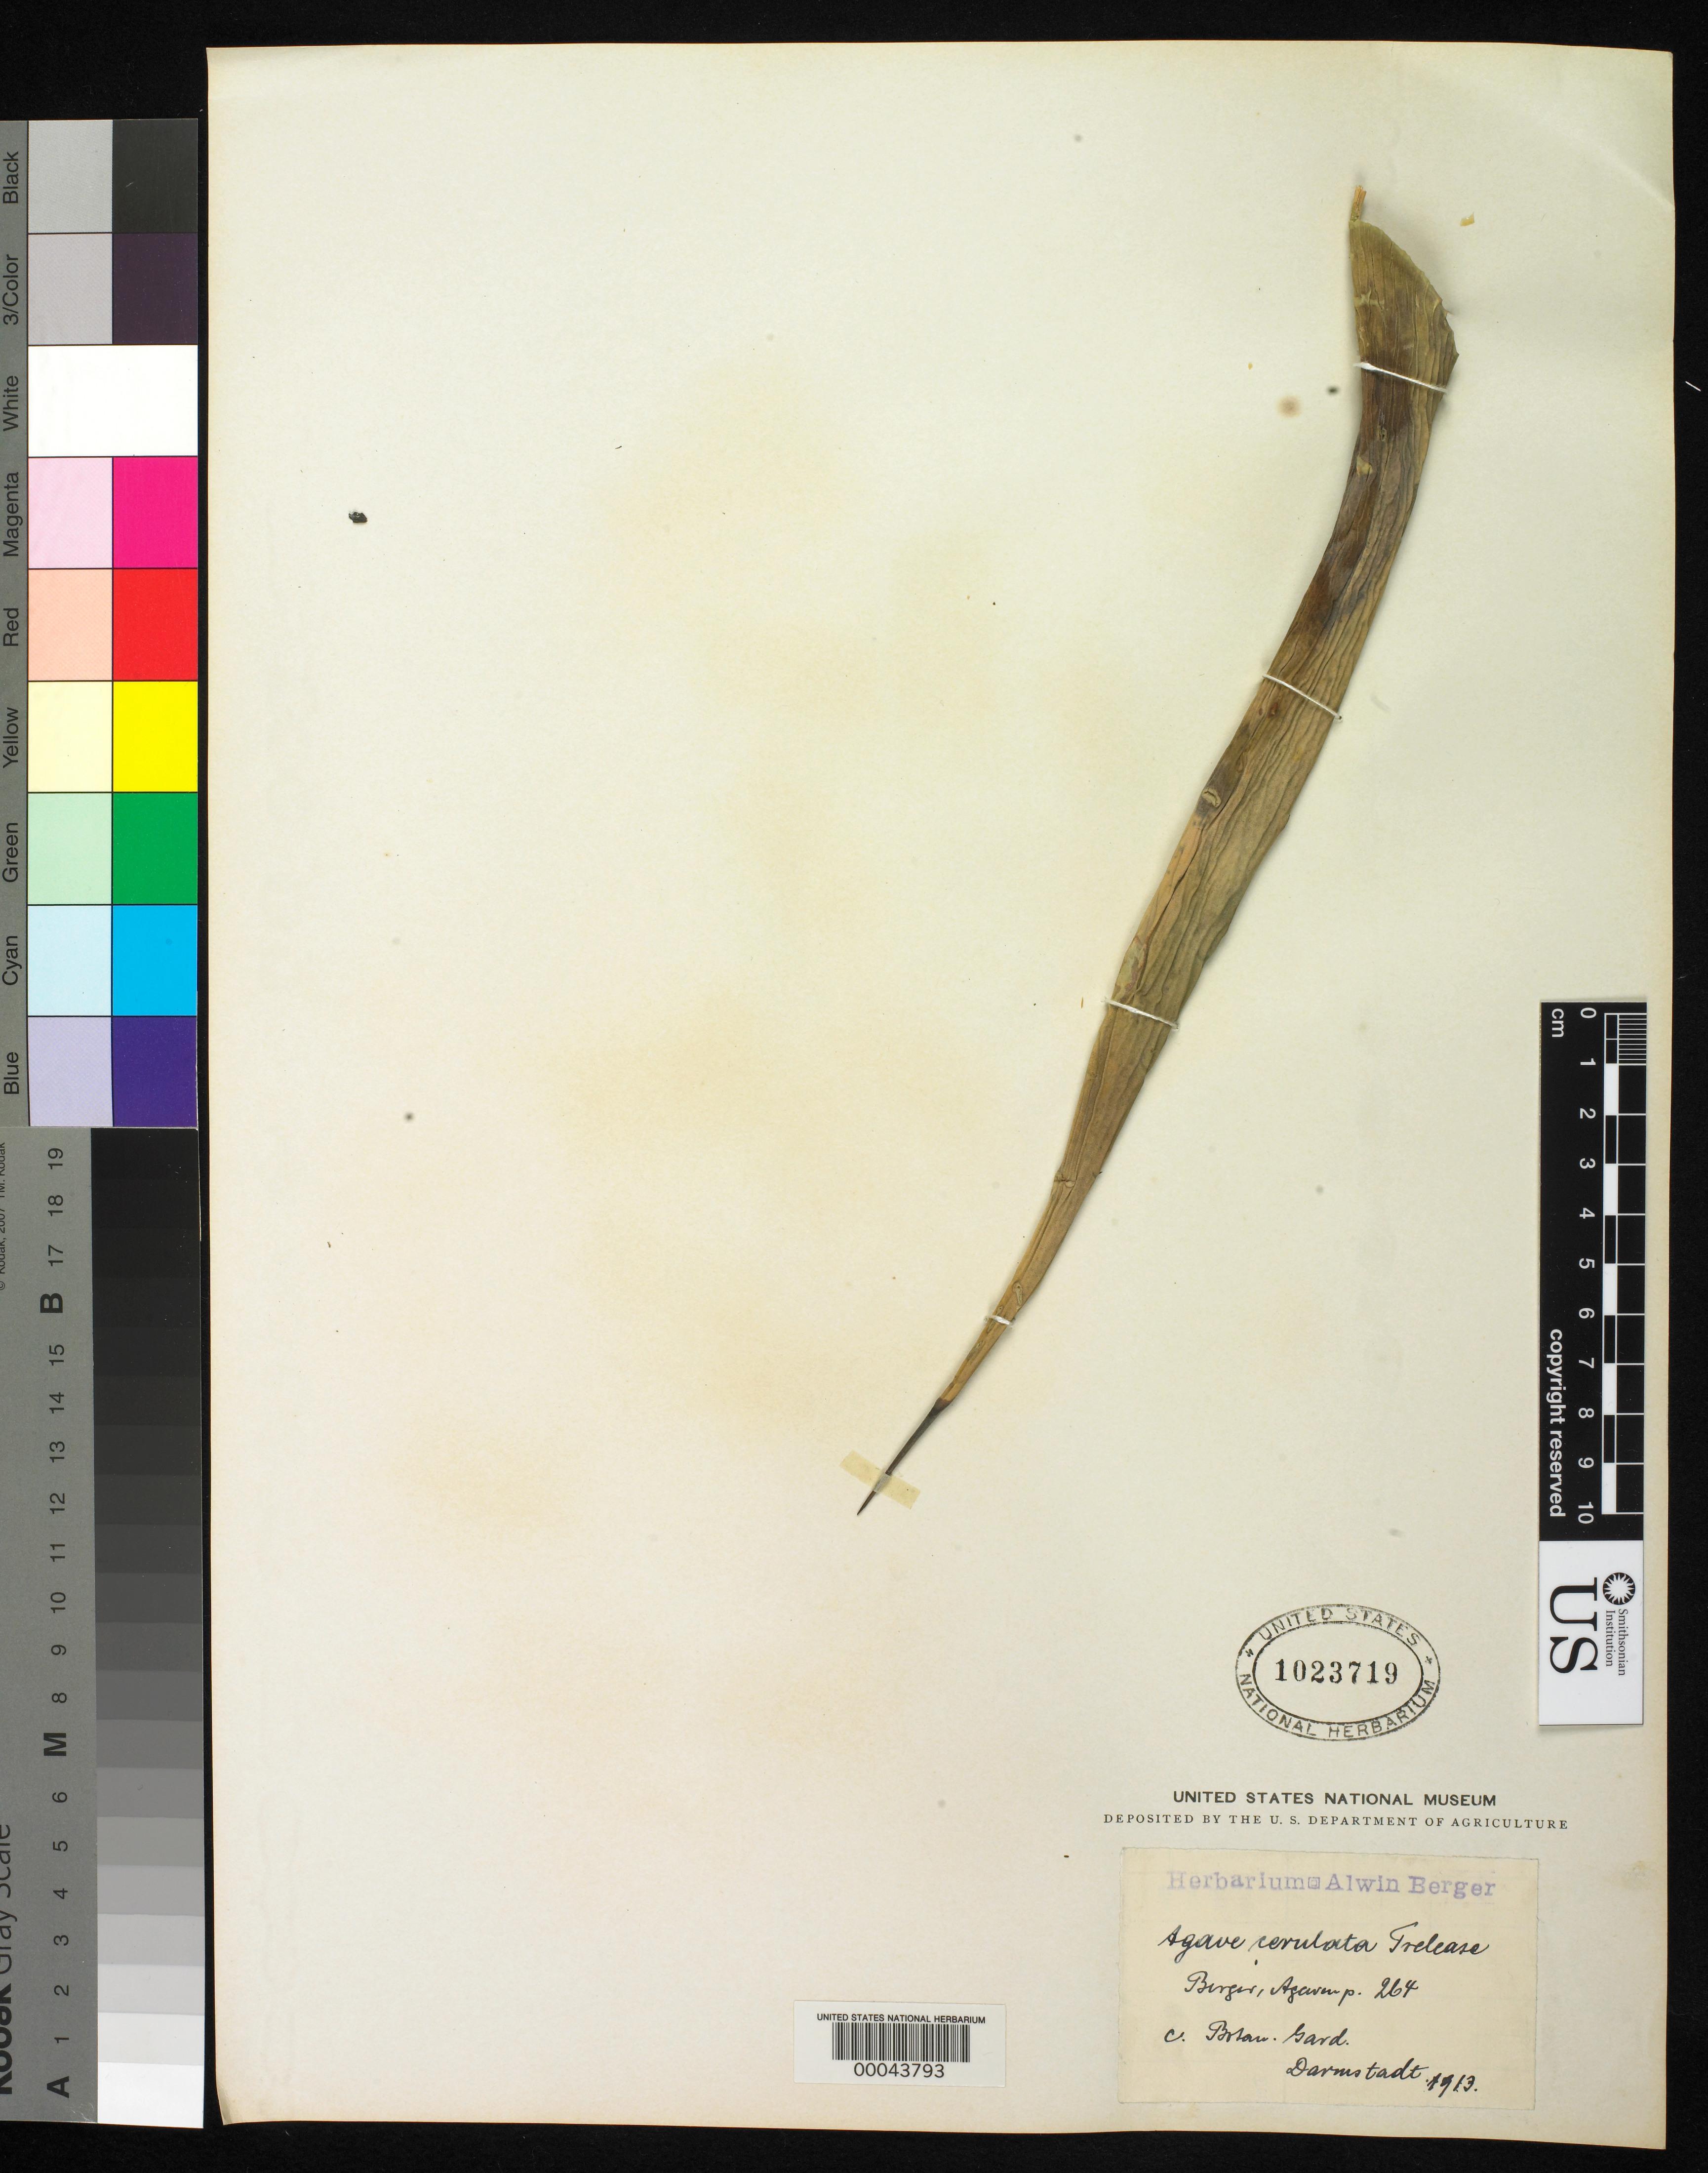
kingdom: Plantae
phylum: Tracheophyta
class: Liliopsida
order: Asparagales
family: Asparagaceae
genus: Agave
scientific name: Agave cerulata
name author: Trel.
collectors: ex herb. A. Berger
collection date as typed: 1913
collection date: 1913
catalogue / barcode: US 1023719